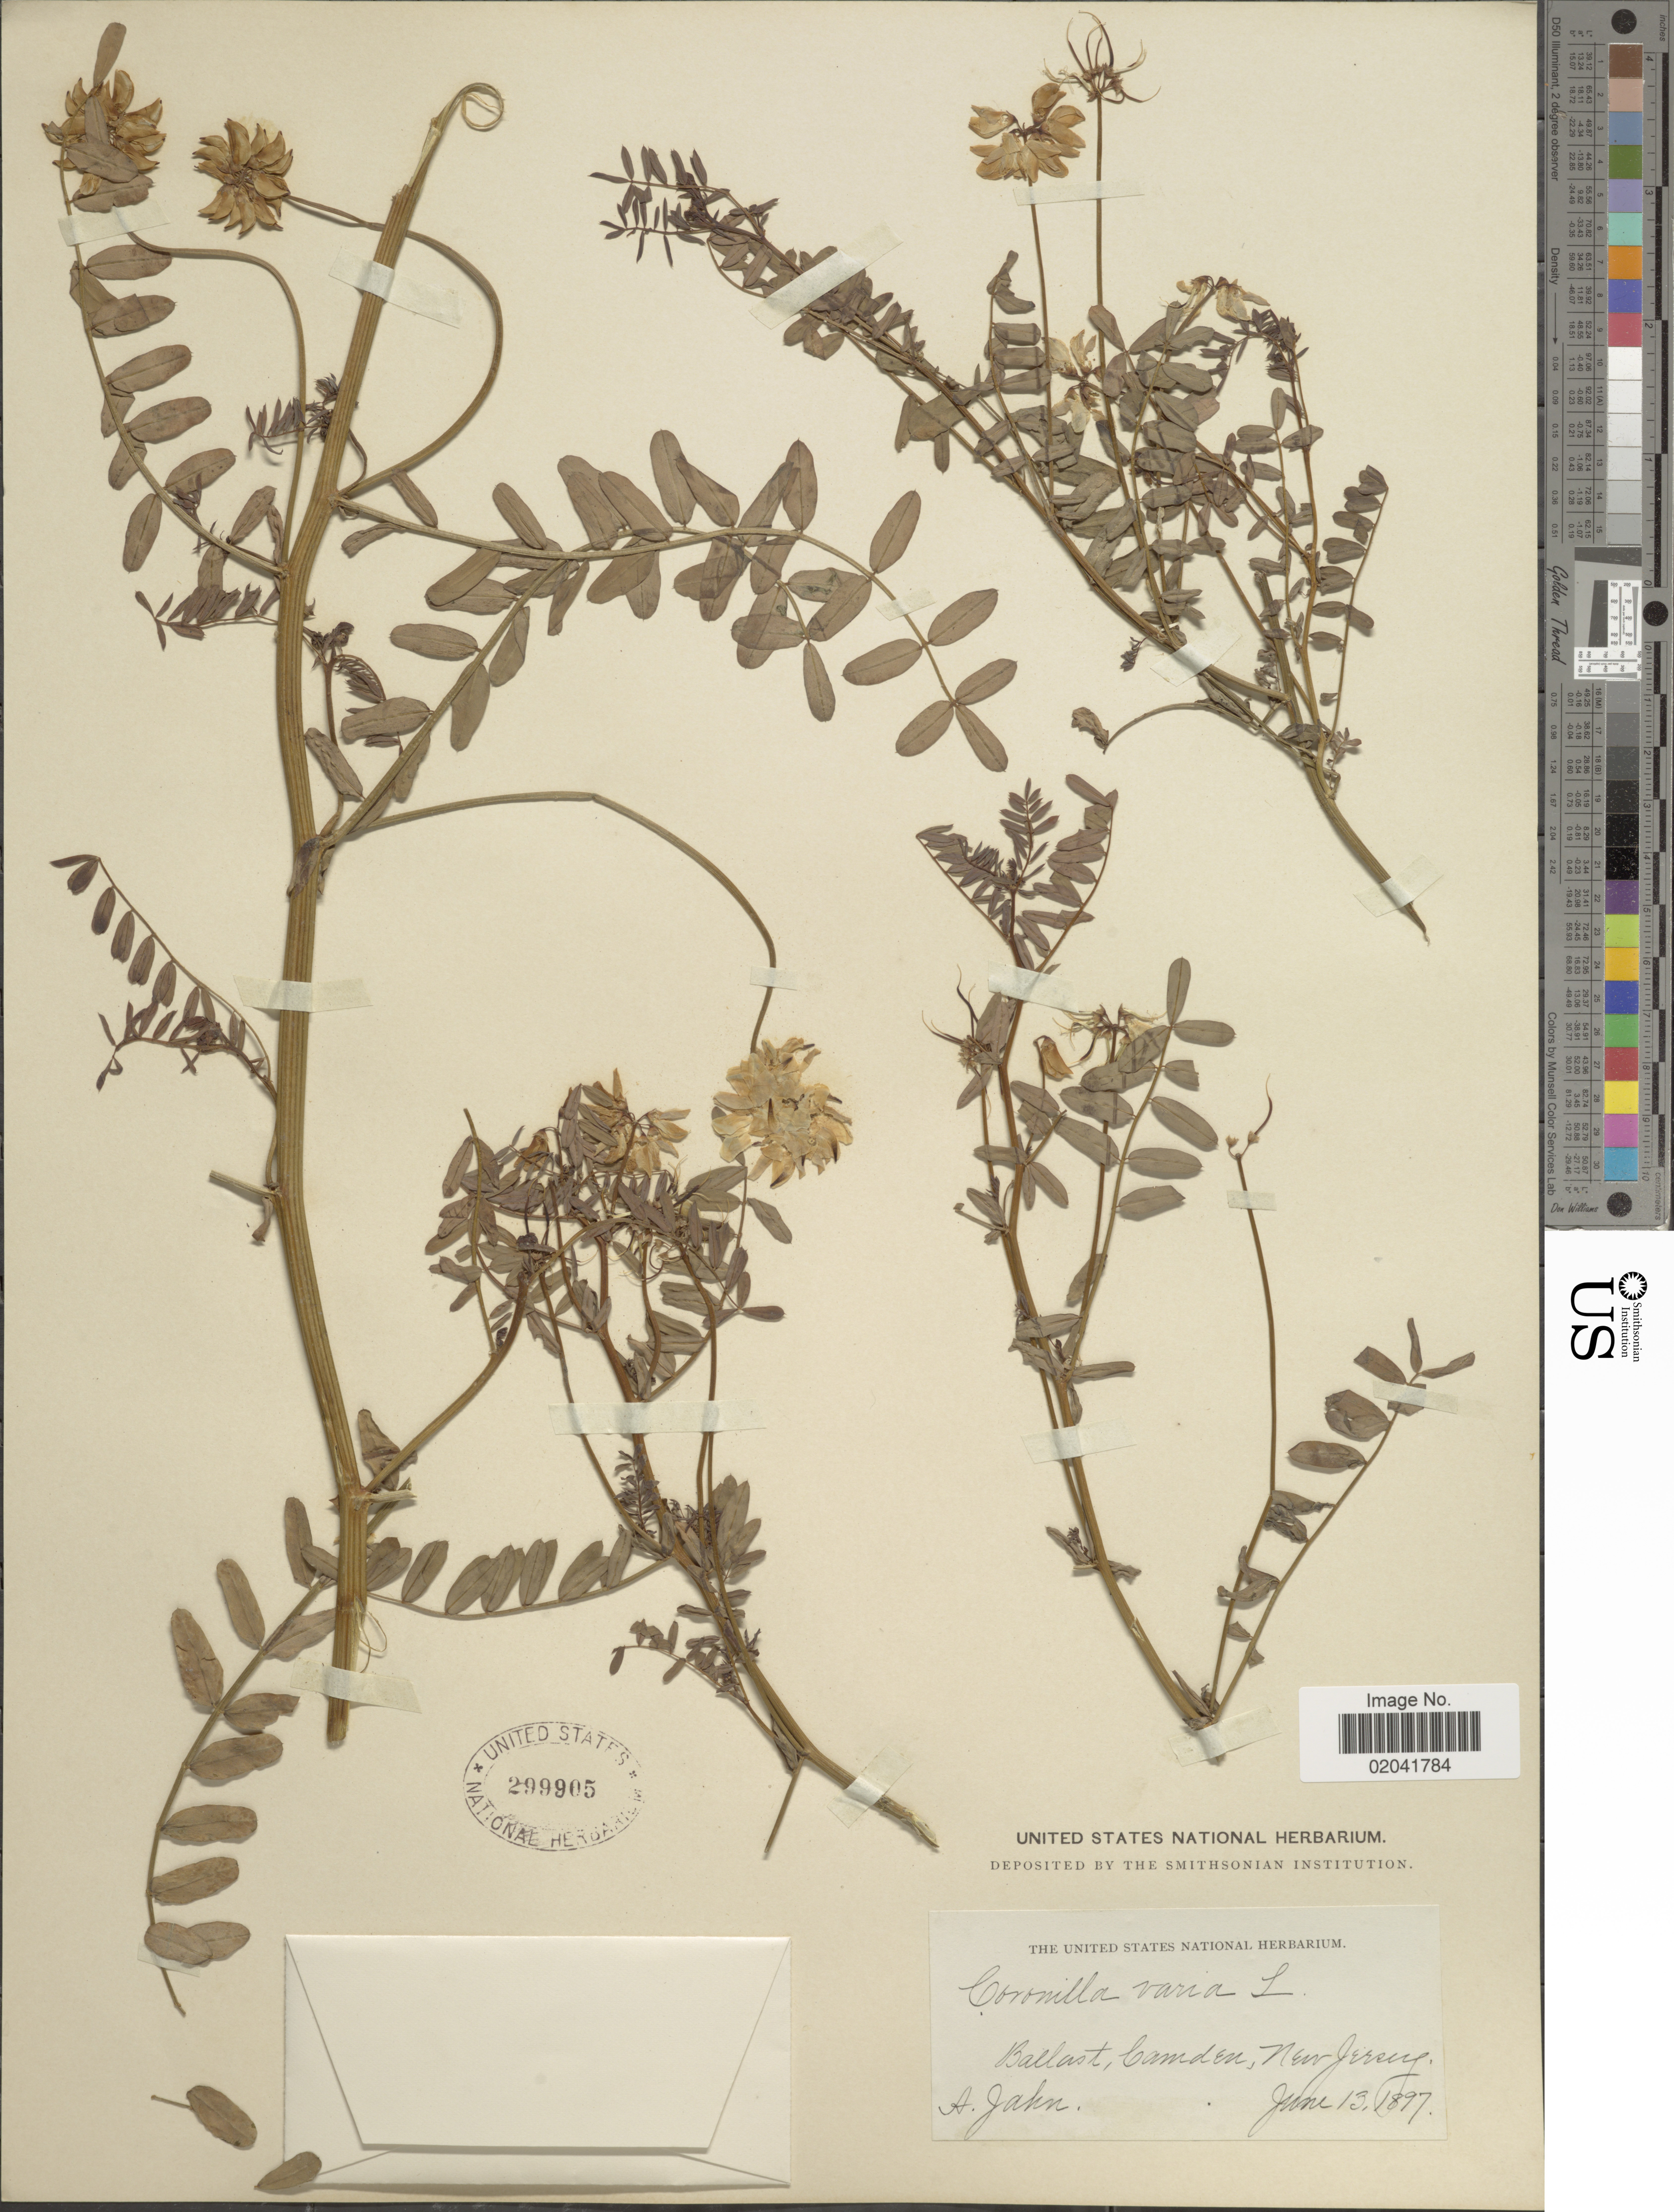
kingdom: Plantae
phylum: Tracheophyta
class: Magnoliopsida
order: Fabales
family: Fabaceae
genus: Coronilla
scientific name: Coronilla varia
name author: L.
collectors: A. Jahn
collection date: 1897-06-13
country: United States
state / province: New Jersey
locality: Ballast, Camden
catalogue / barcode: US 299905